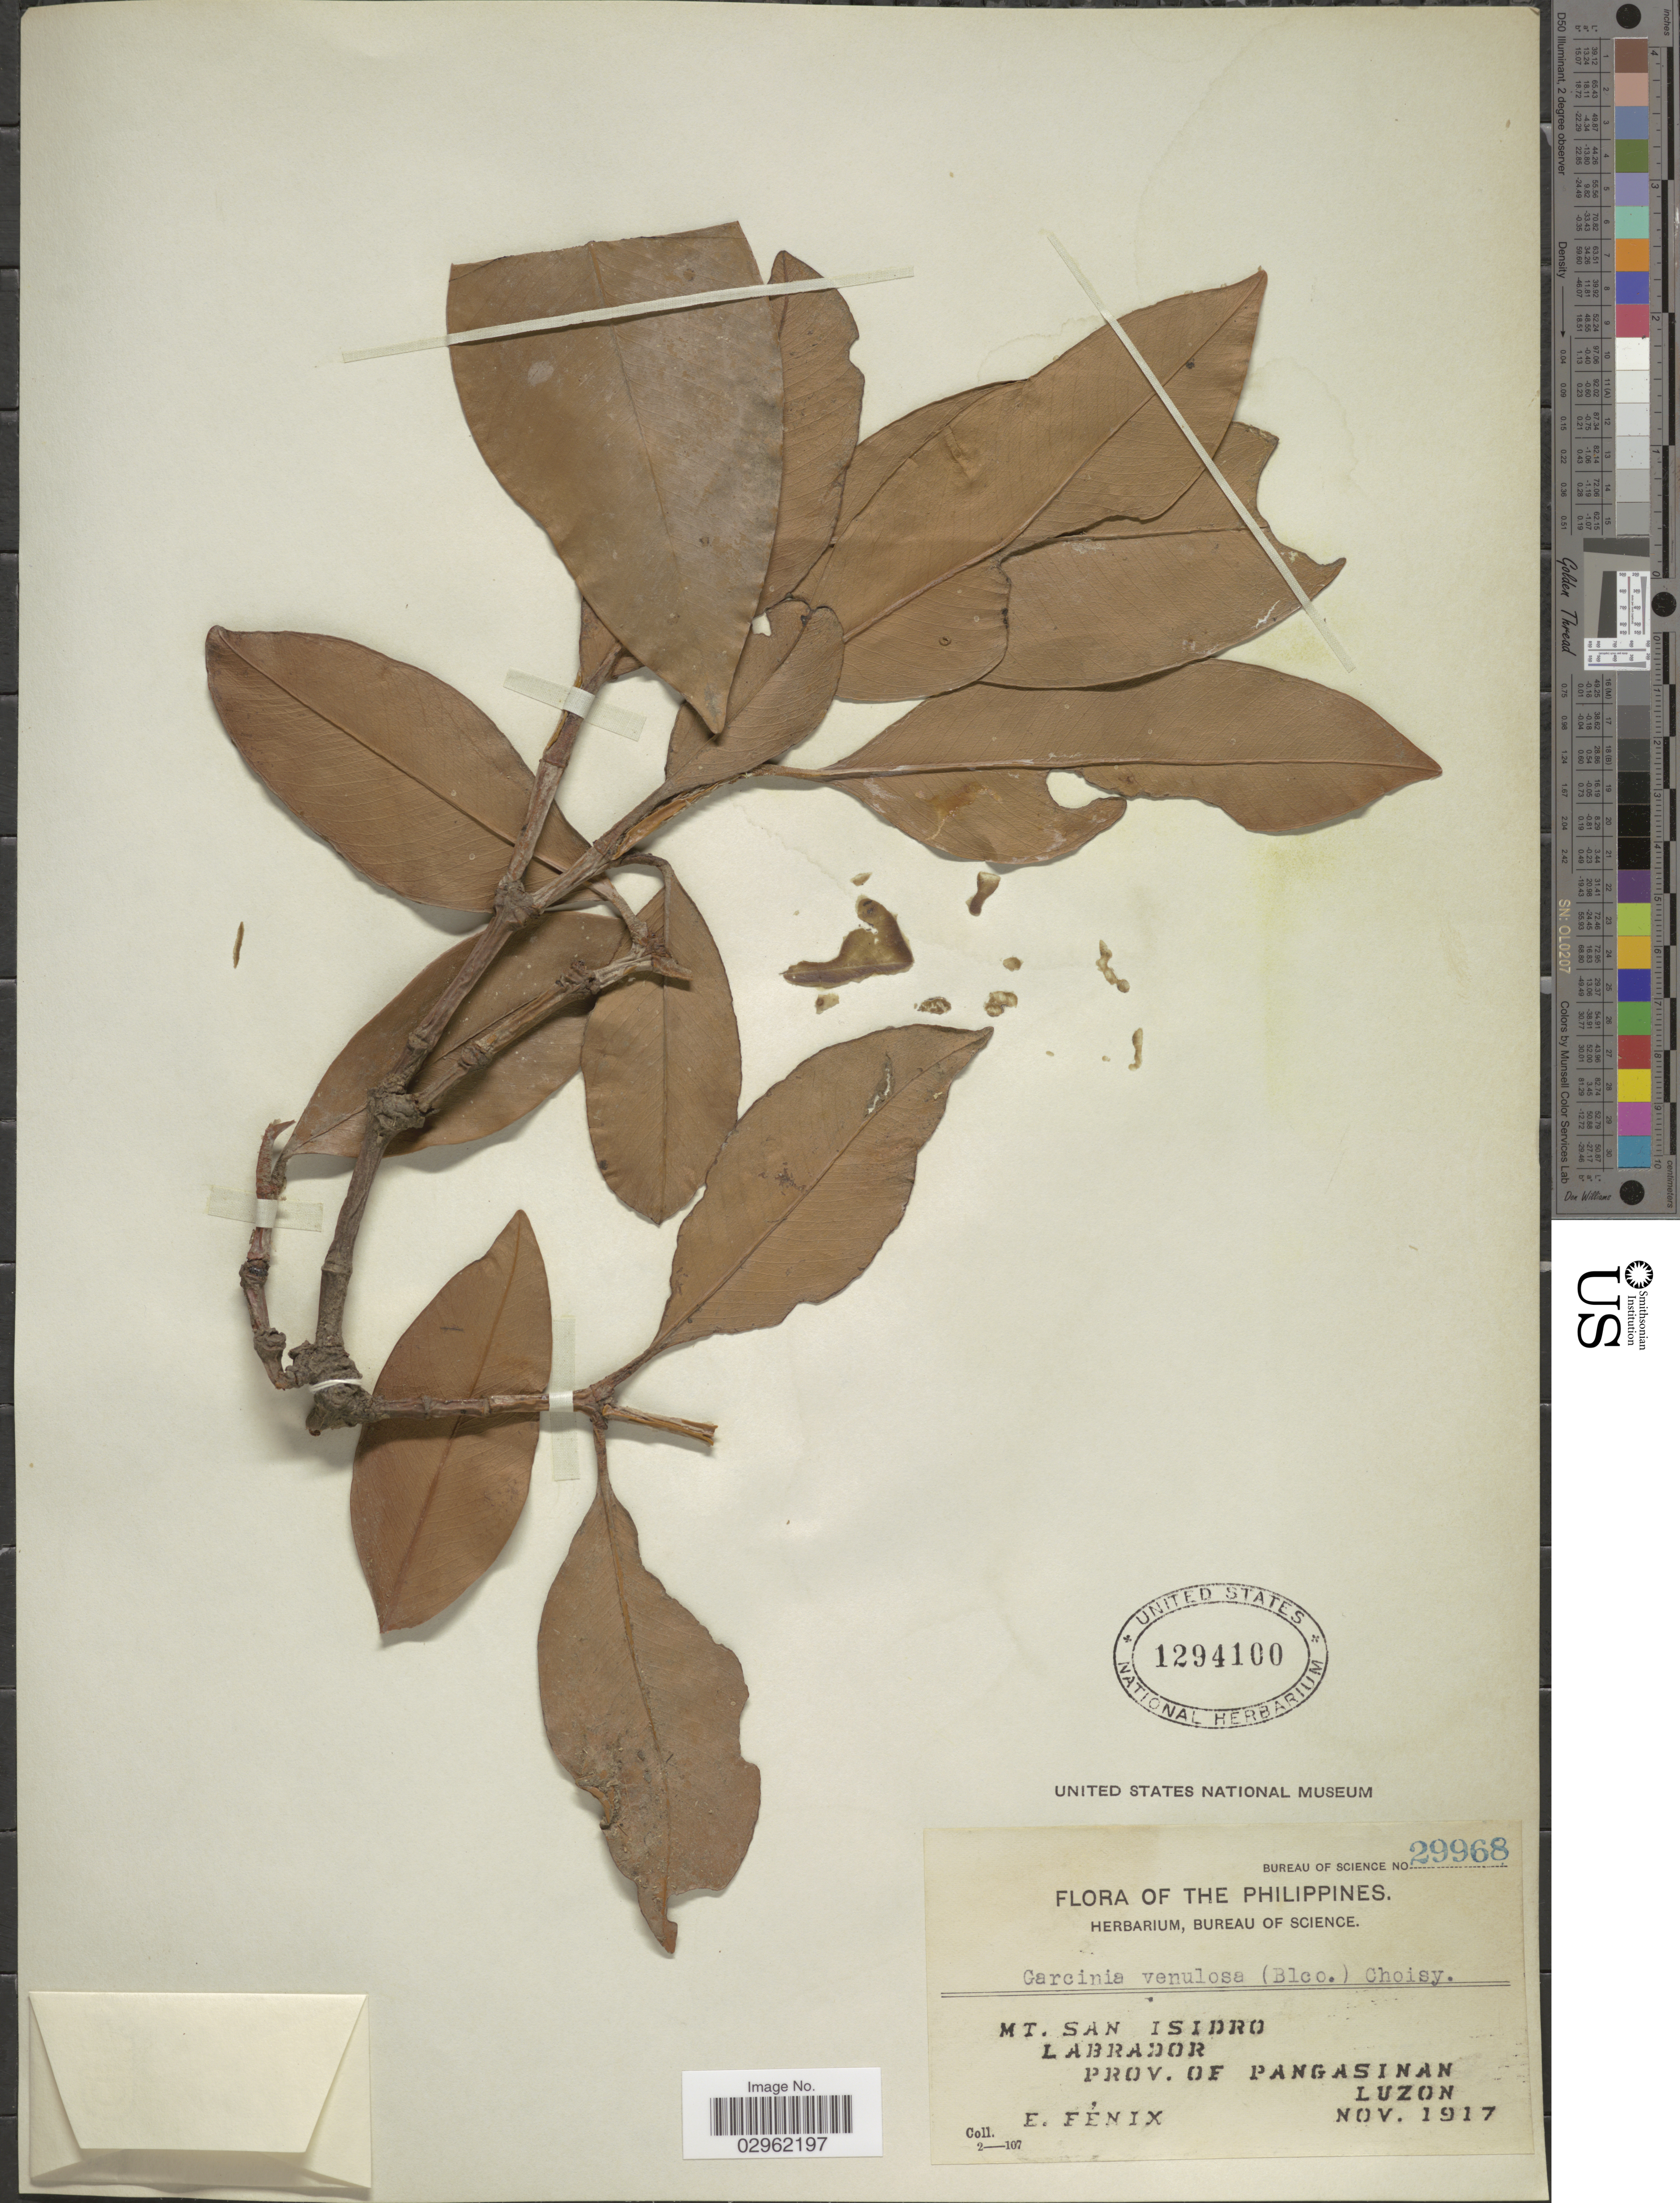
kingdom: Plantae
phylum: Tracheophyta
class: Magnoliopsida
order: Malpighiales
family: Clusiaceae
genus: Garcinia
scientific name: Garcinia venulosa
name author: (Blanco) Choisy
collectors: E. Fénix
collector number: Bureau of Science 29968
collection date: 1917-11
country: Philippines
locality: Mt. San Isidro, Labrador, Prov. of Pangasinan, Luzon.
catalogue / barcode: US 1294100